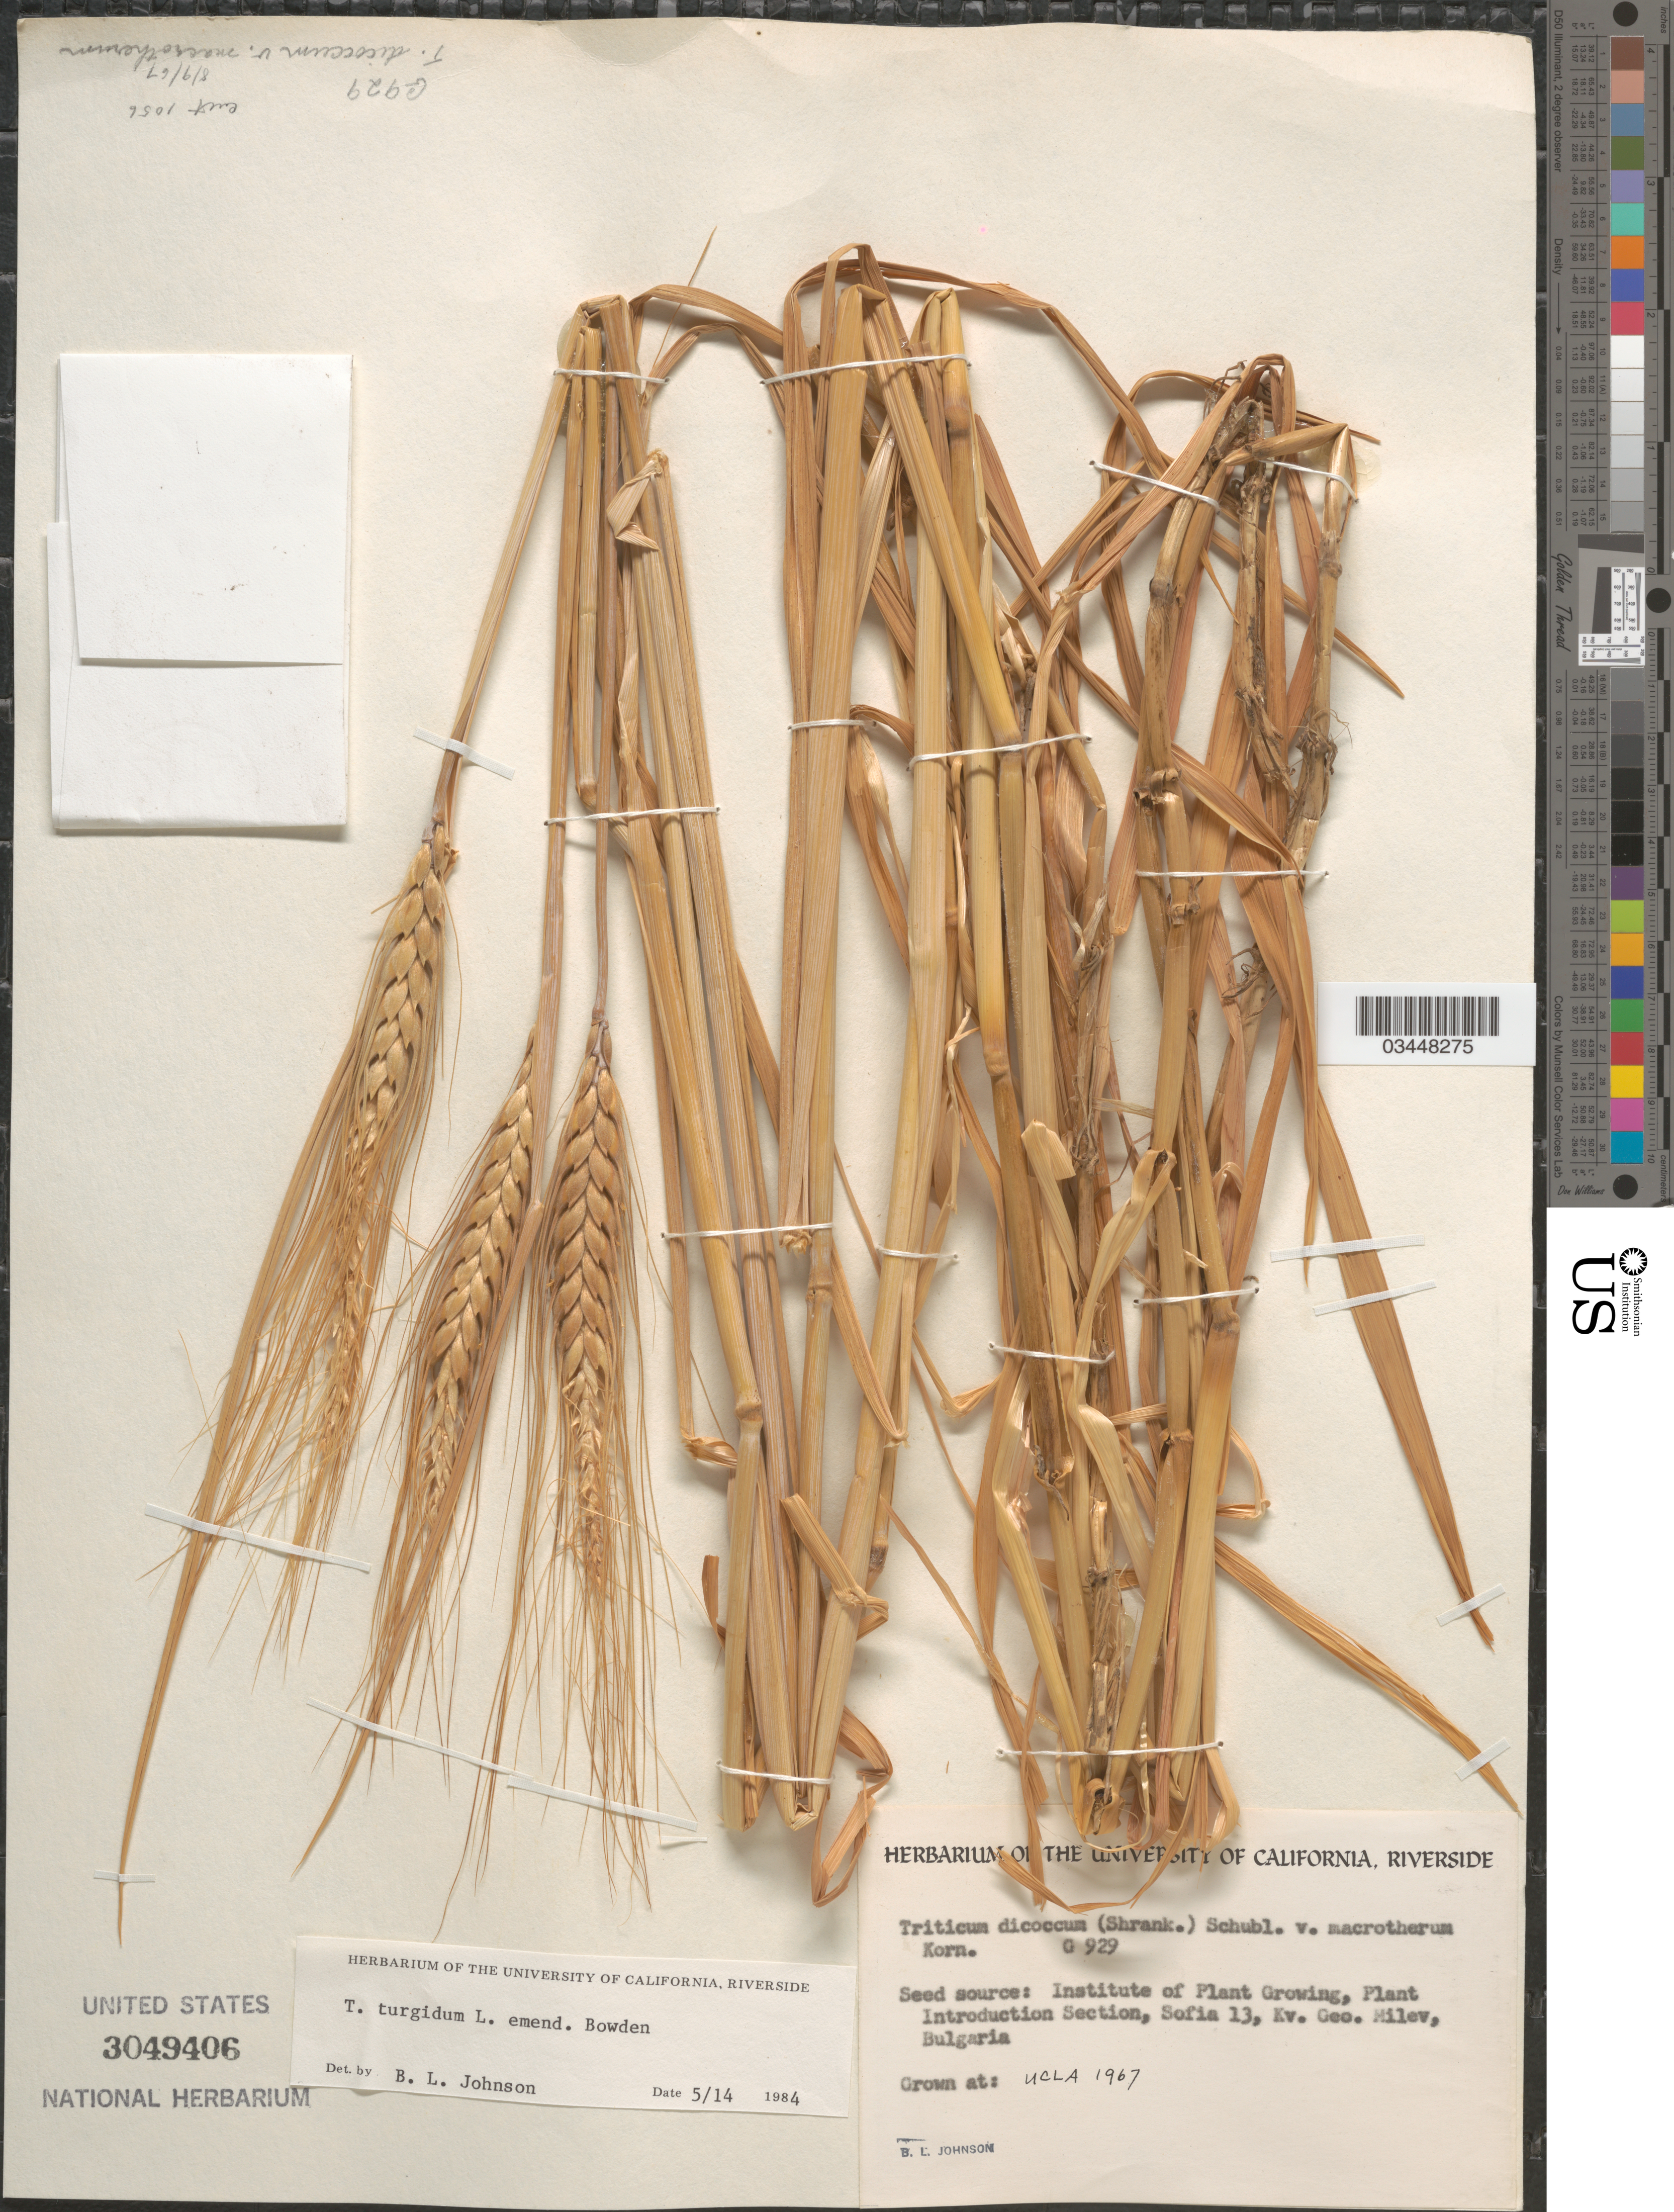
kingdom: Plantae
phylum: Tracheophyta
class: Liliopsida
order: Poales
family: Poaceae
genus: Triticum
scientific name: Triticum turgidum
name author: L.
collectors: B. Johnson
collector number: G929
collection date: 1967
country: United States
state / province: California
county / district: Los Angeles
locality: UCLA.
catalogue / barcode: US 3049406